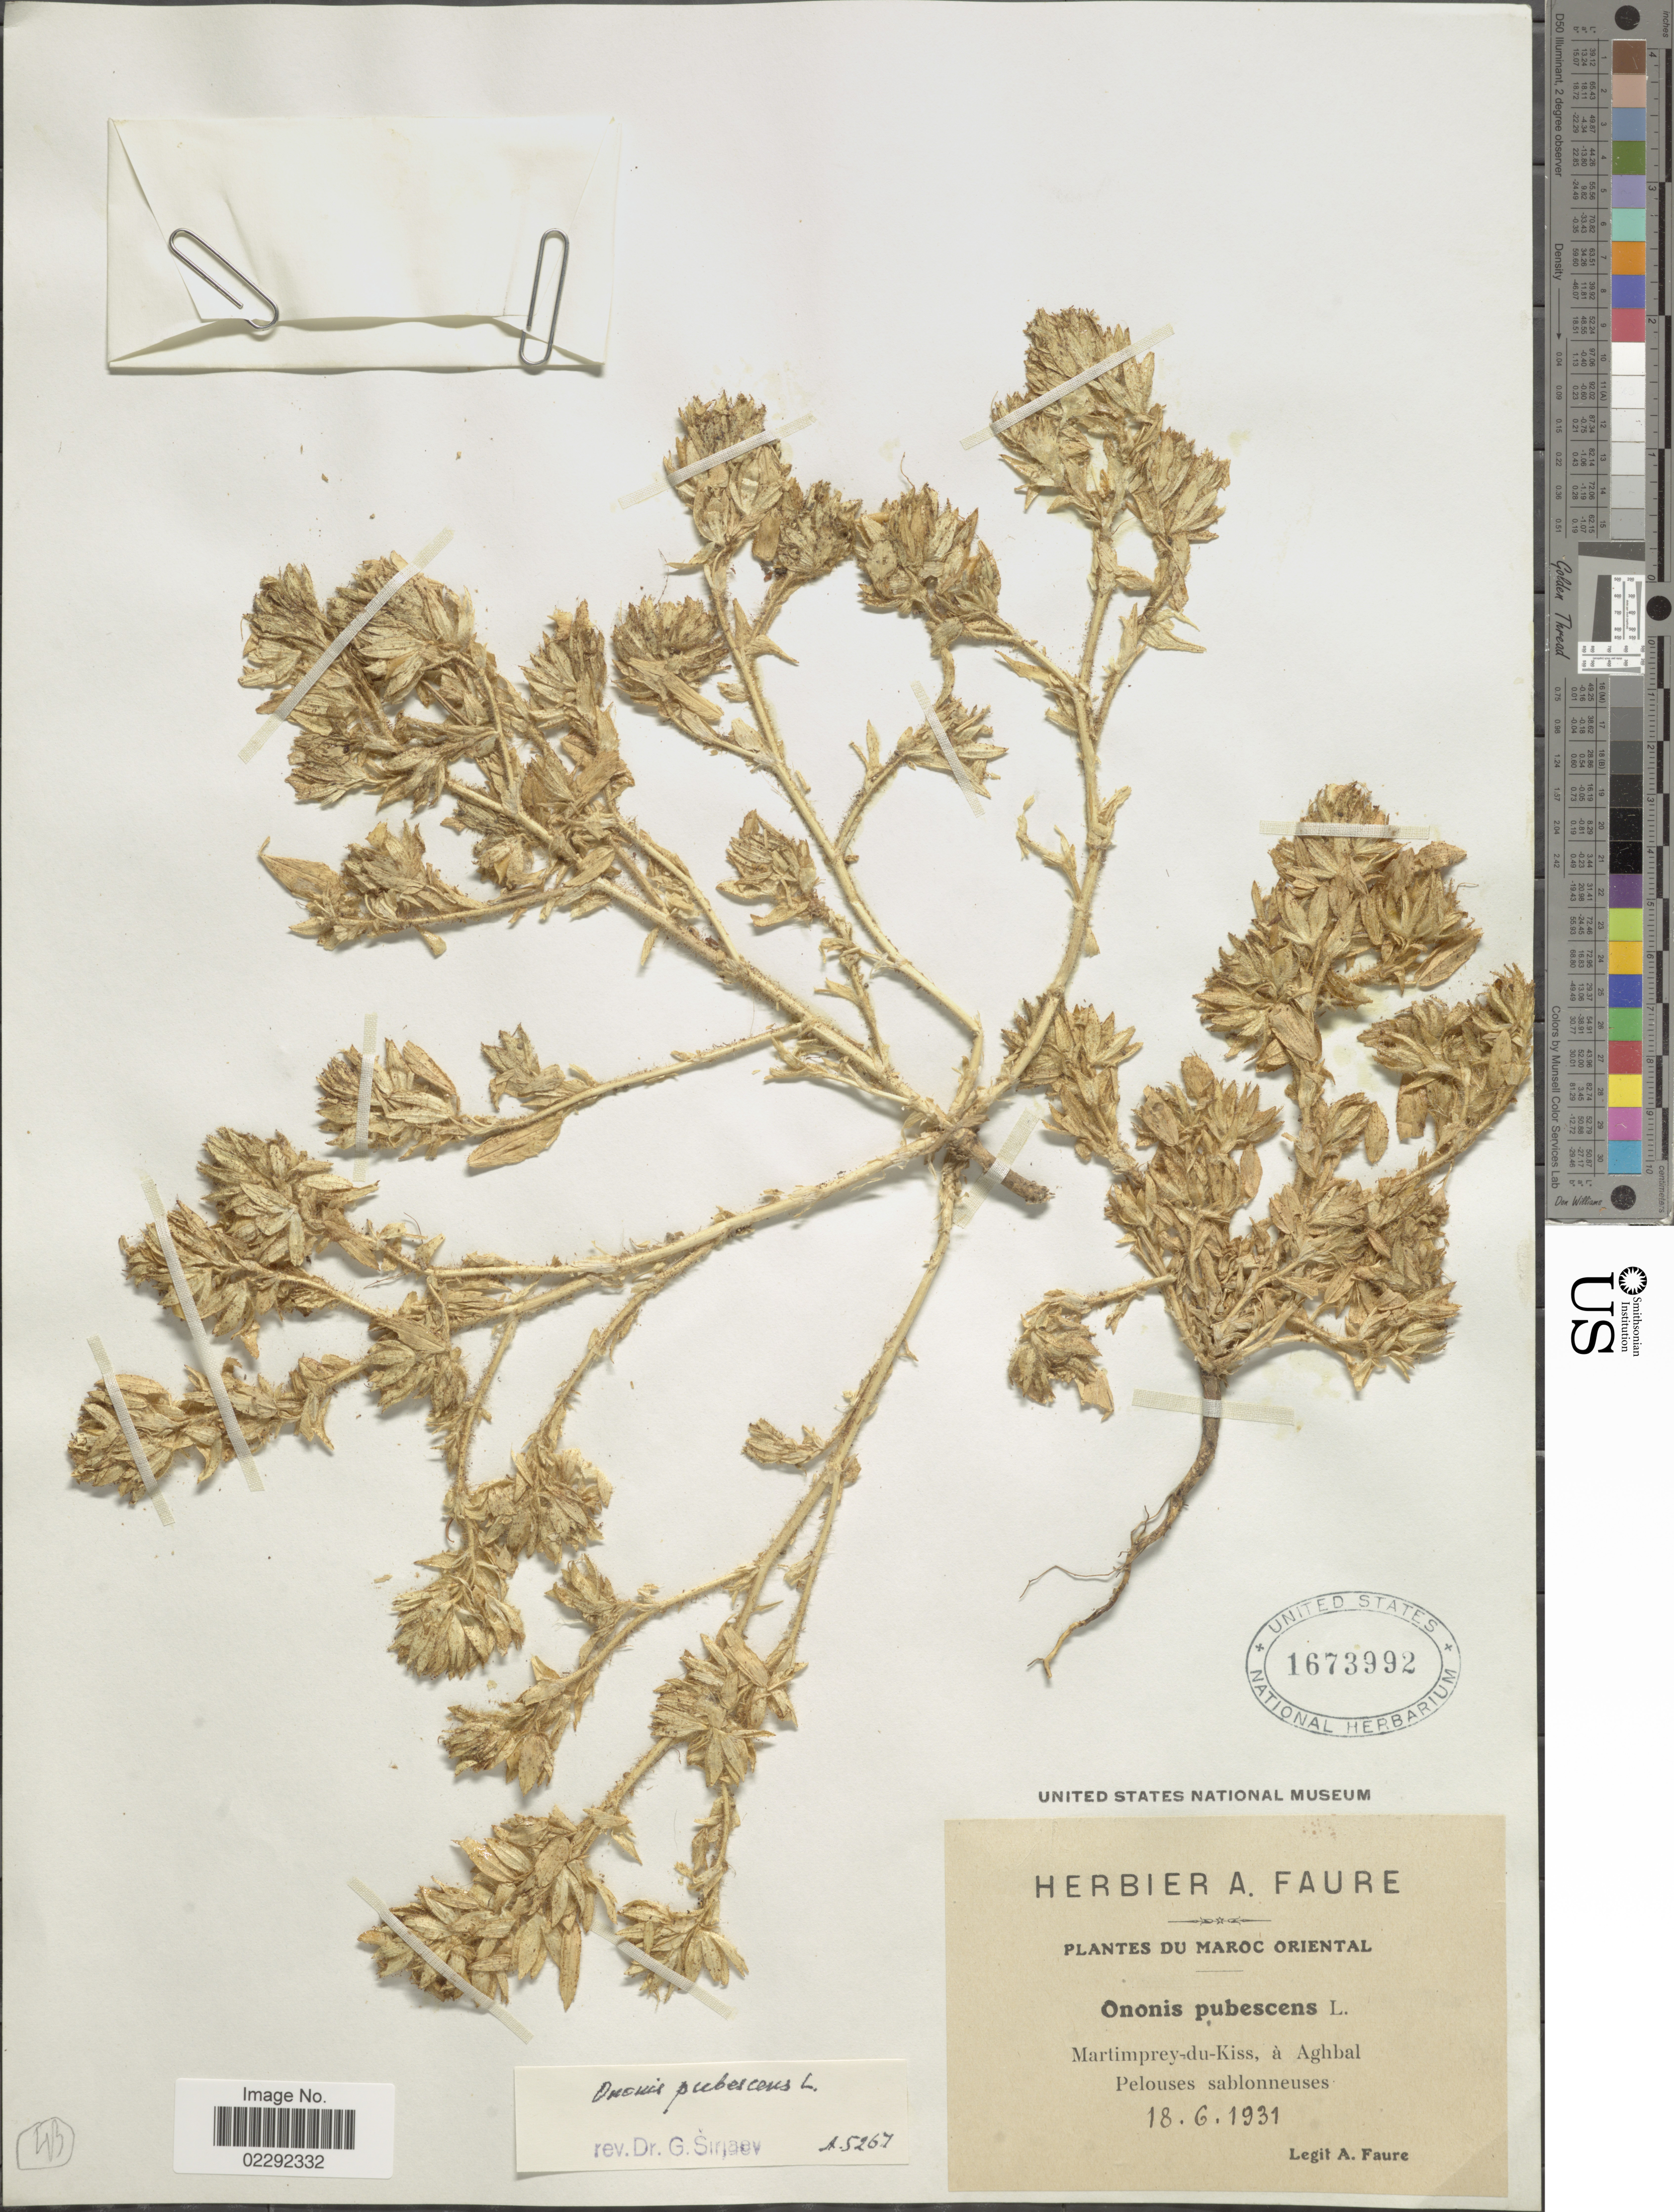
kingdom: Plantae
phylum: Tracheophyta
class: Magnoliopsida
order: Fabales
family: Fabaceae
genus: Ononis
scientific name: Ononis pubescens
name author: L.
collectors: A. Faure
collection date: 1931-06-18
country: Morocco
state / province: Oriental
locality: Martimprey-du-Kiss, à Aghbal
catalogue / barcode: US 1673992